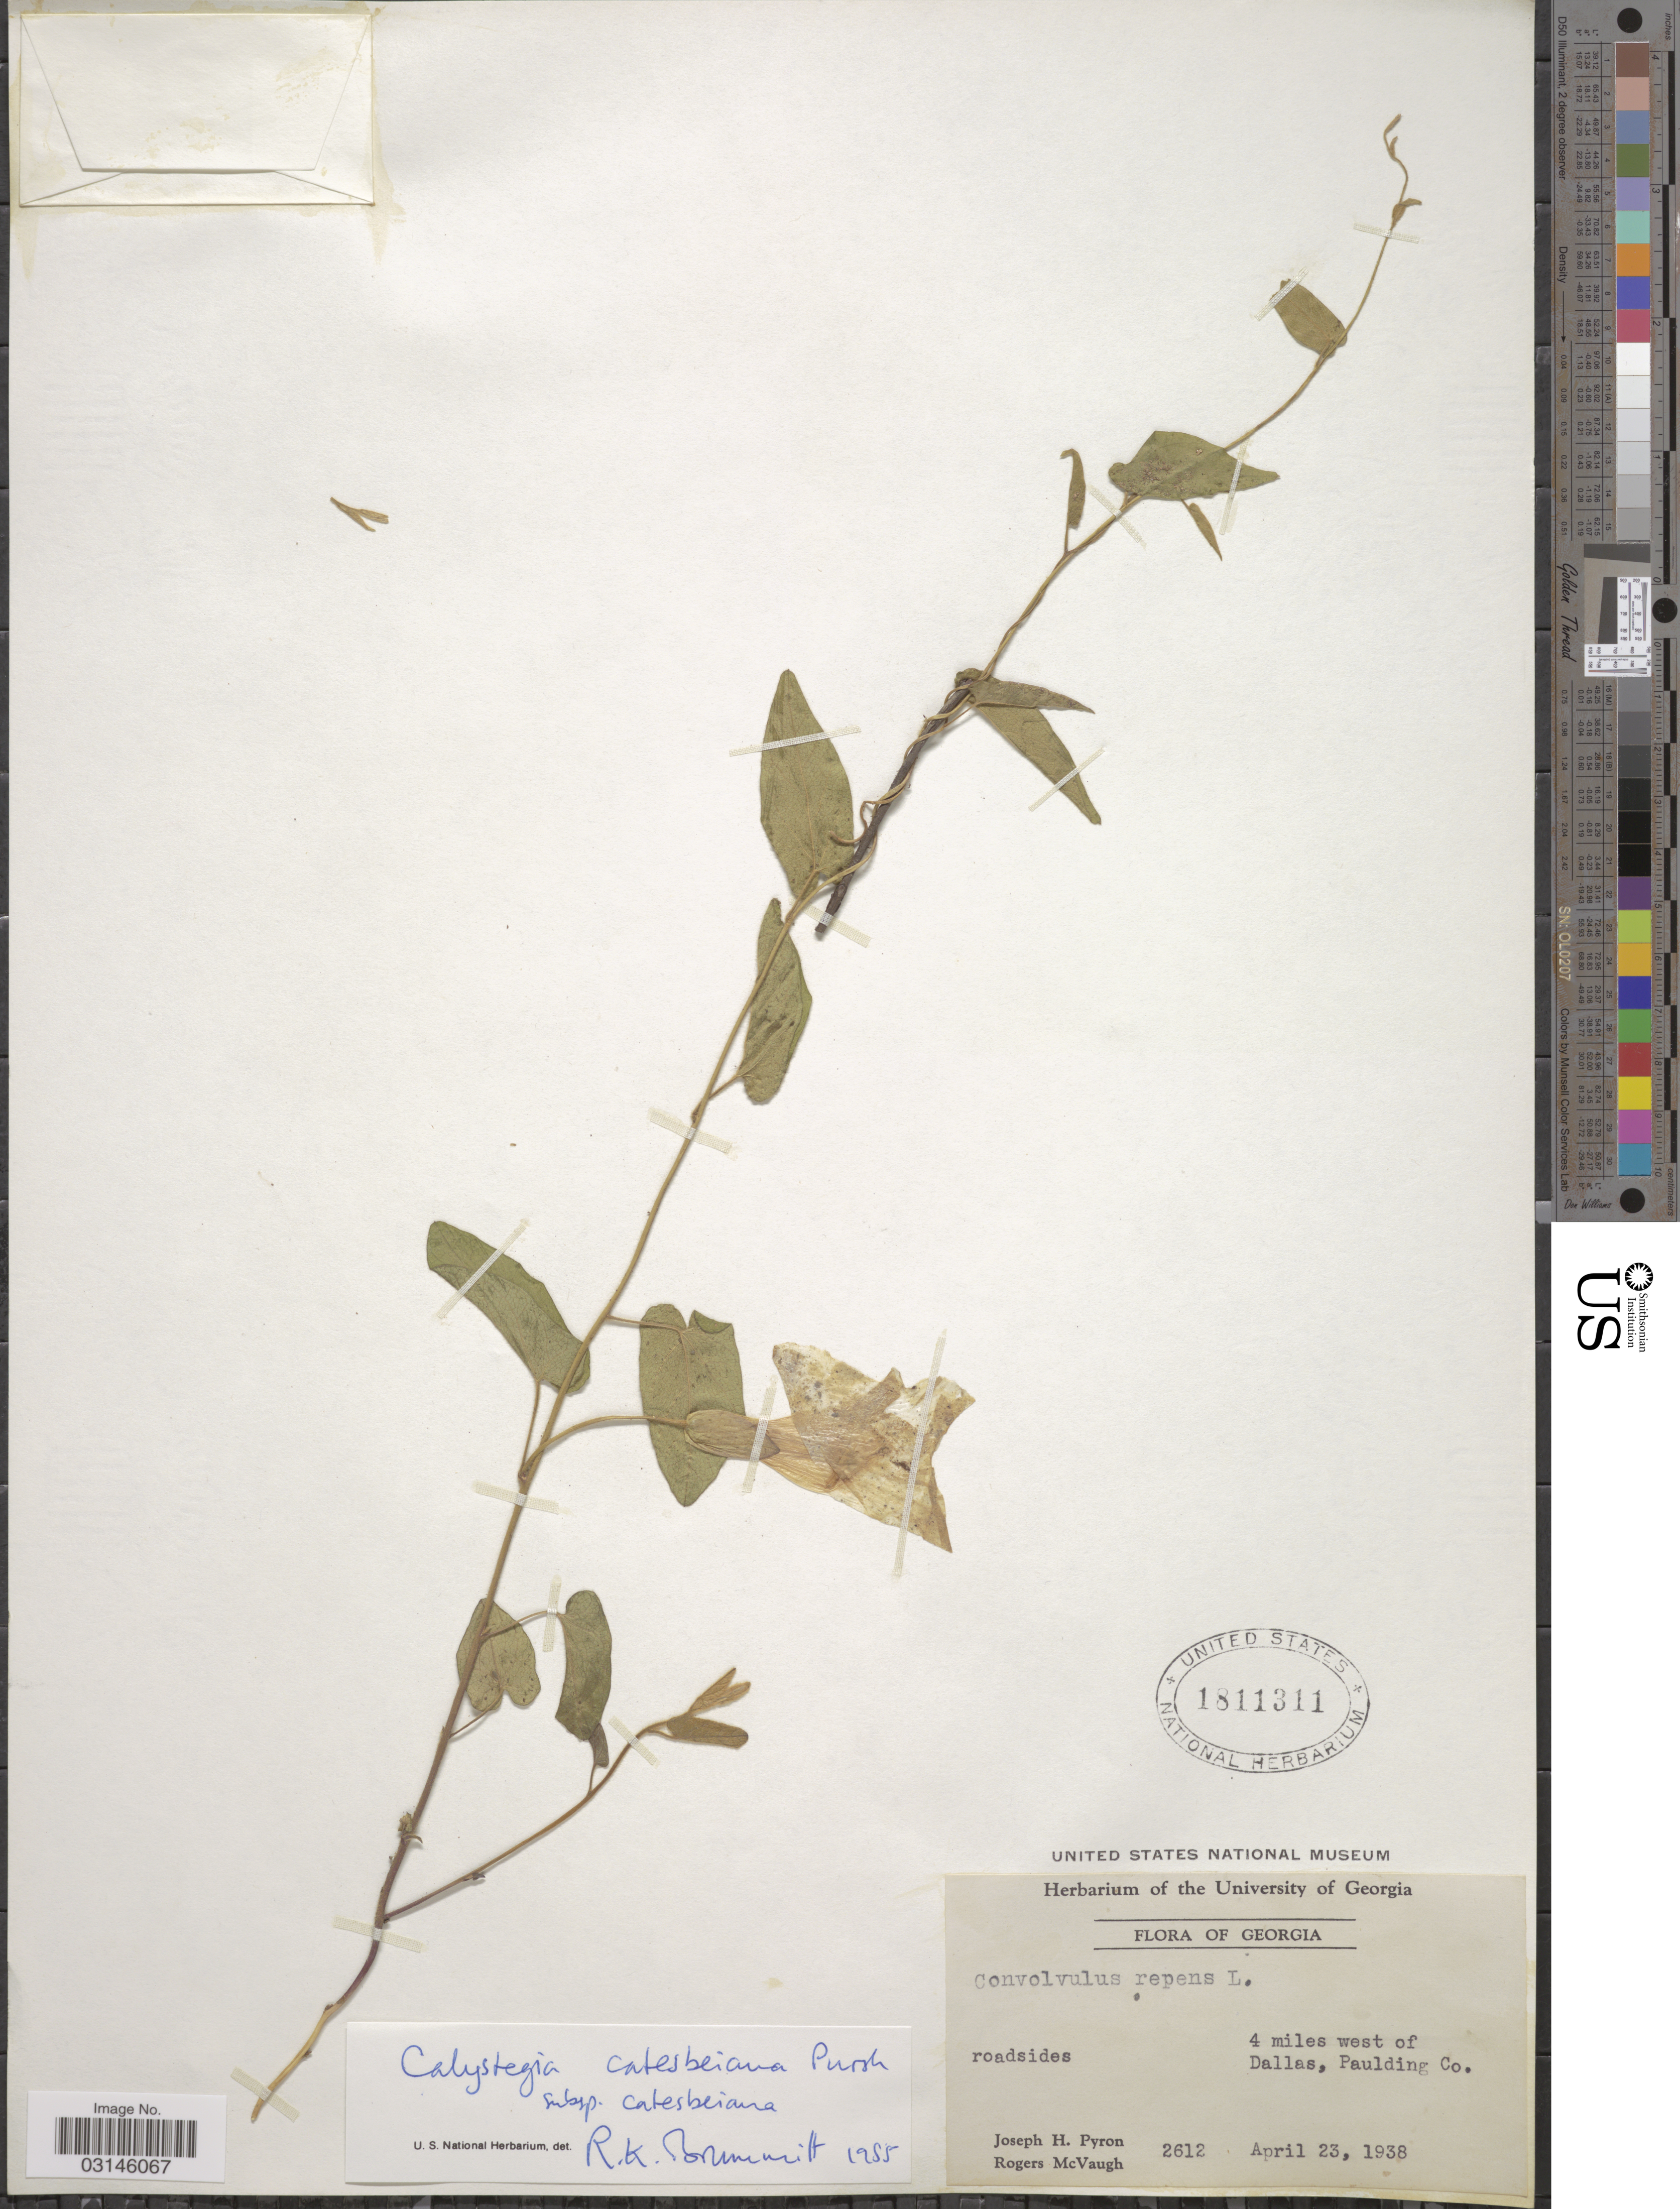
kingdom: Plantae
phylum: Tracheophyta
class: Magnoliopsida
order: Solanales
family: Convolvulaceae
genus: Calystegia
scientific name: Calystegia catesbeiana subsp. catesbeiana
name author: Brummitt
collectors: J. H. Pyron & R. McVaugh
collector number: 2612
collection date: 1938-04-23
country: United States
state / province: Georgia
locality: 4 miles west of Dallas, Paulding Co.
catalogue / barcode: US 1811311